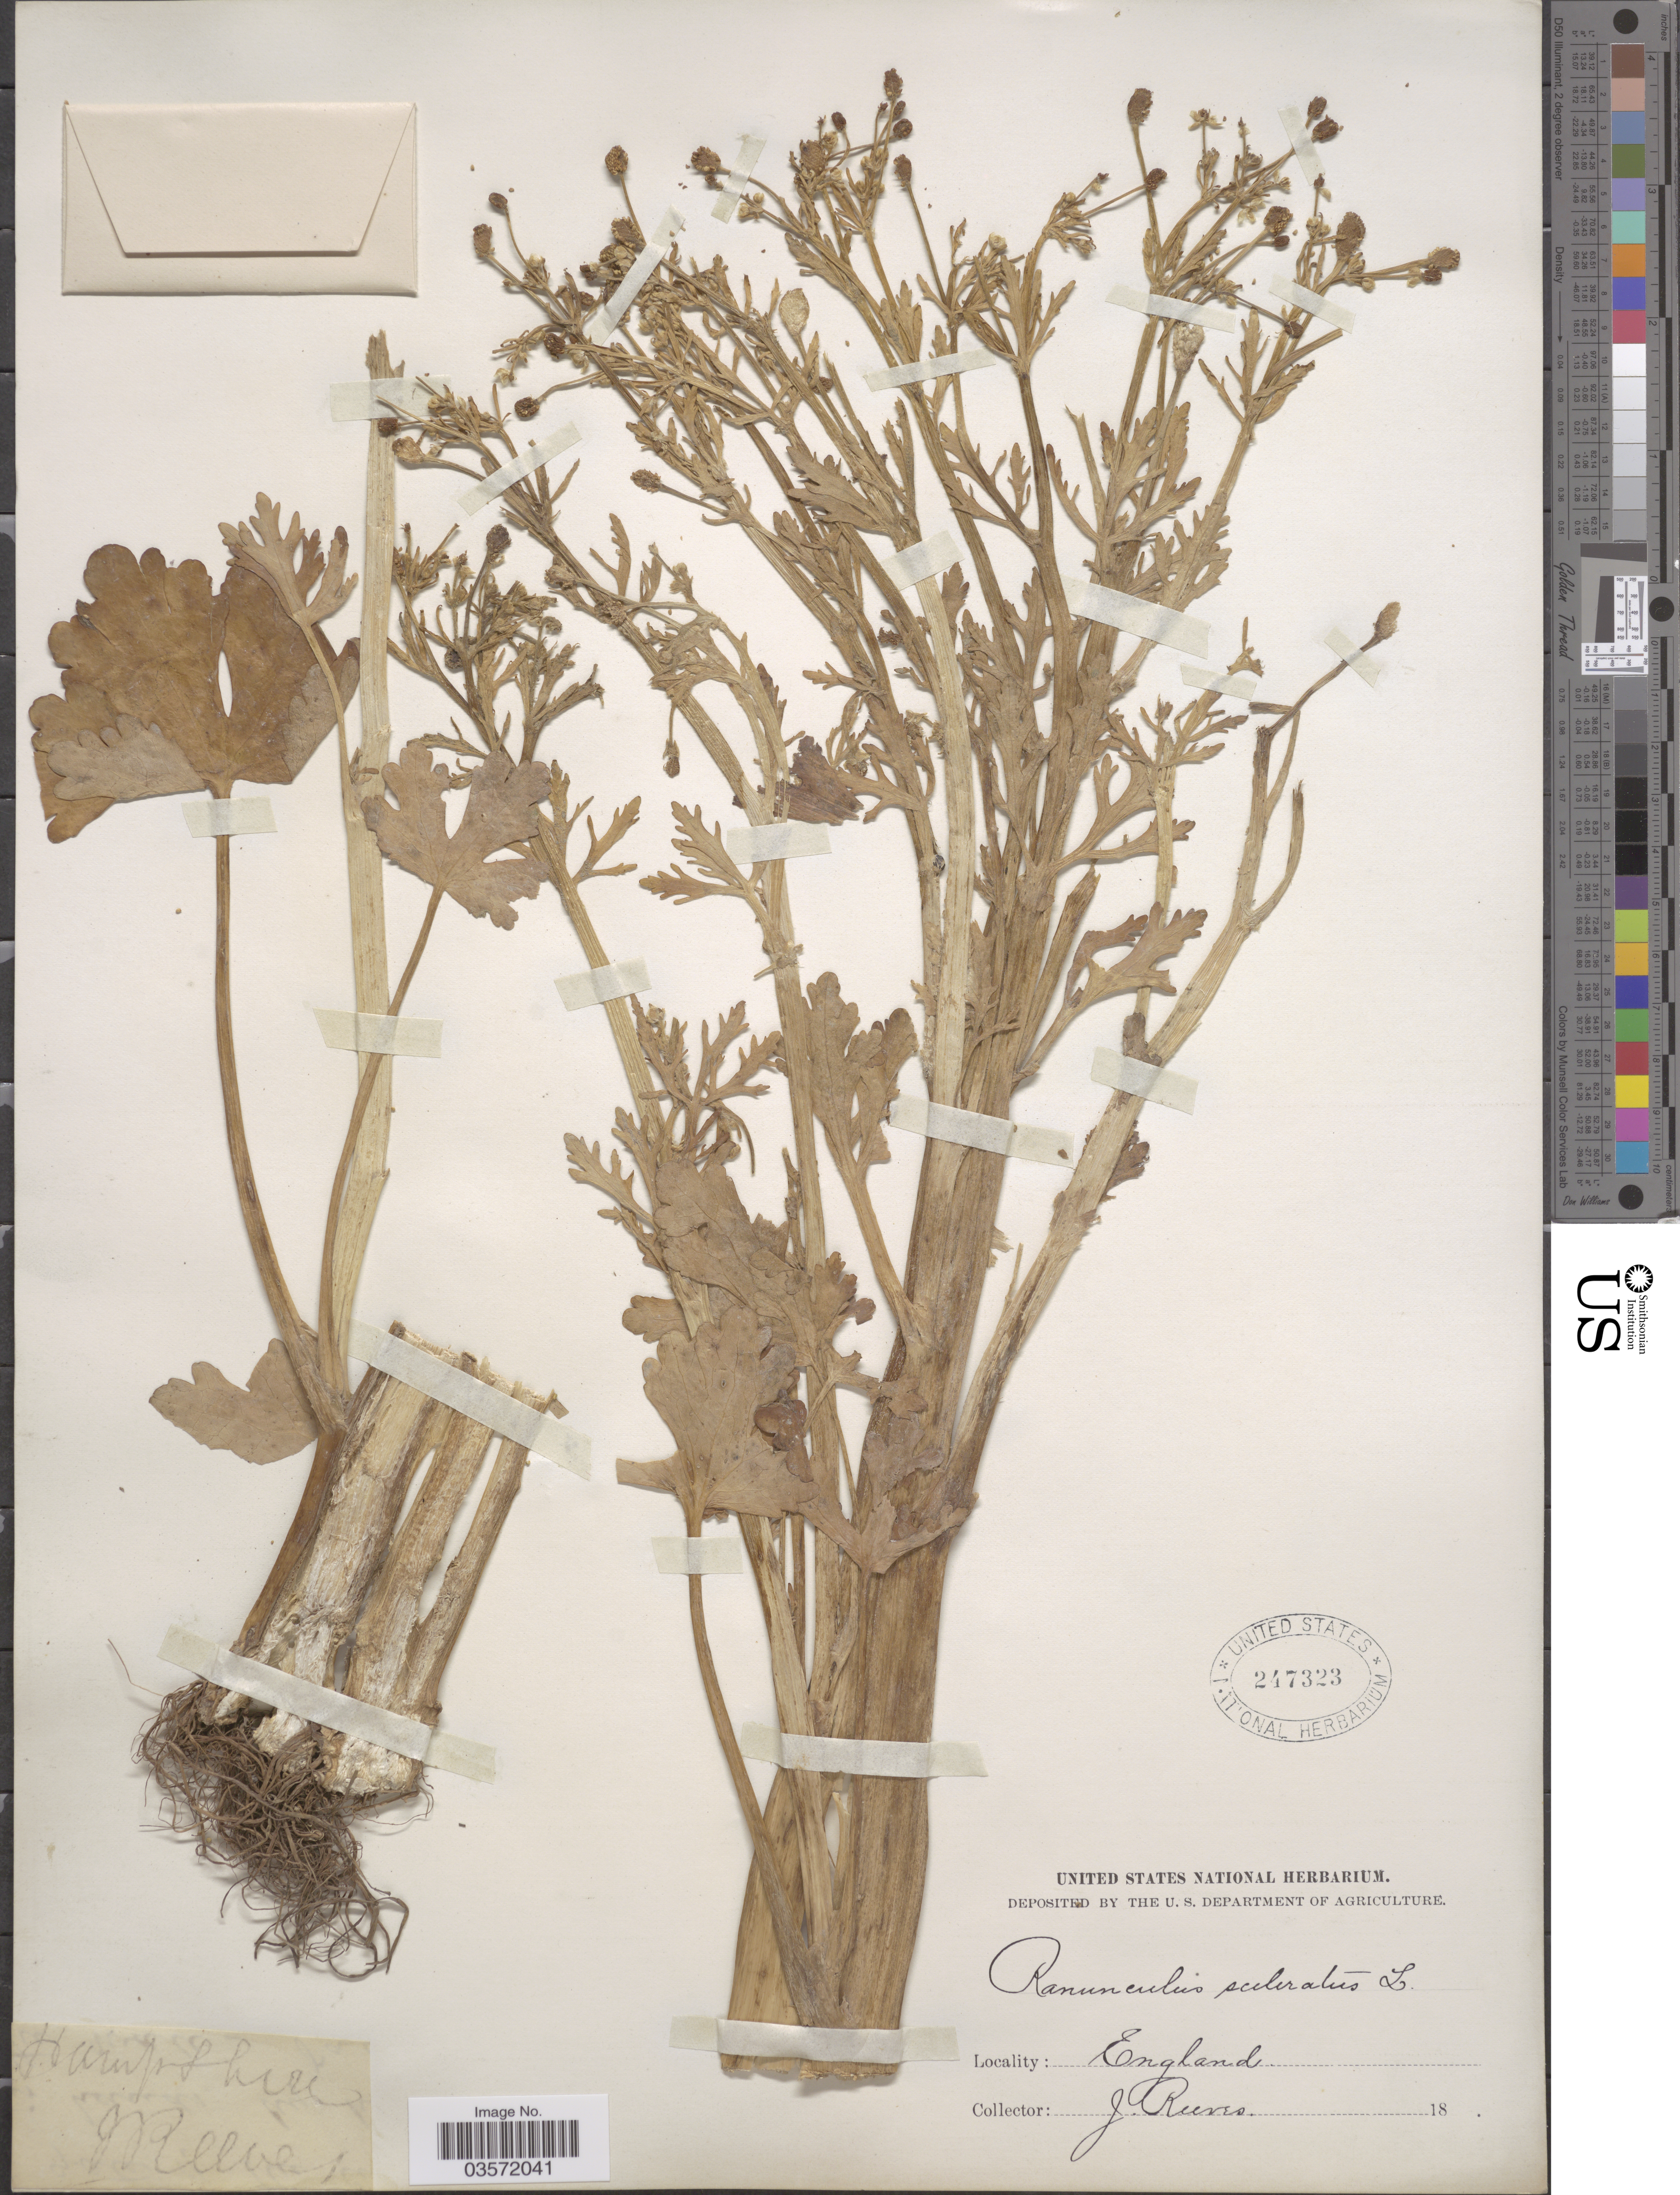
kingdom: Plantae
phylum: Tracheophyta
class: Magnoliopsida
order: Ranunculales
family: Ranunculaceae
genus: Ranunculus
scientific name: Ranunculus sceleratus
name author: L.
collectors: J. Reeves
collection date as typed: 18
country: United Kingdom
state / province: England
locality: Hampshire.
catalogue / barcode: US 247323